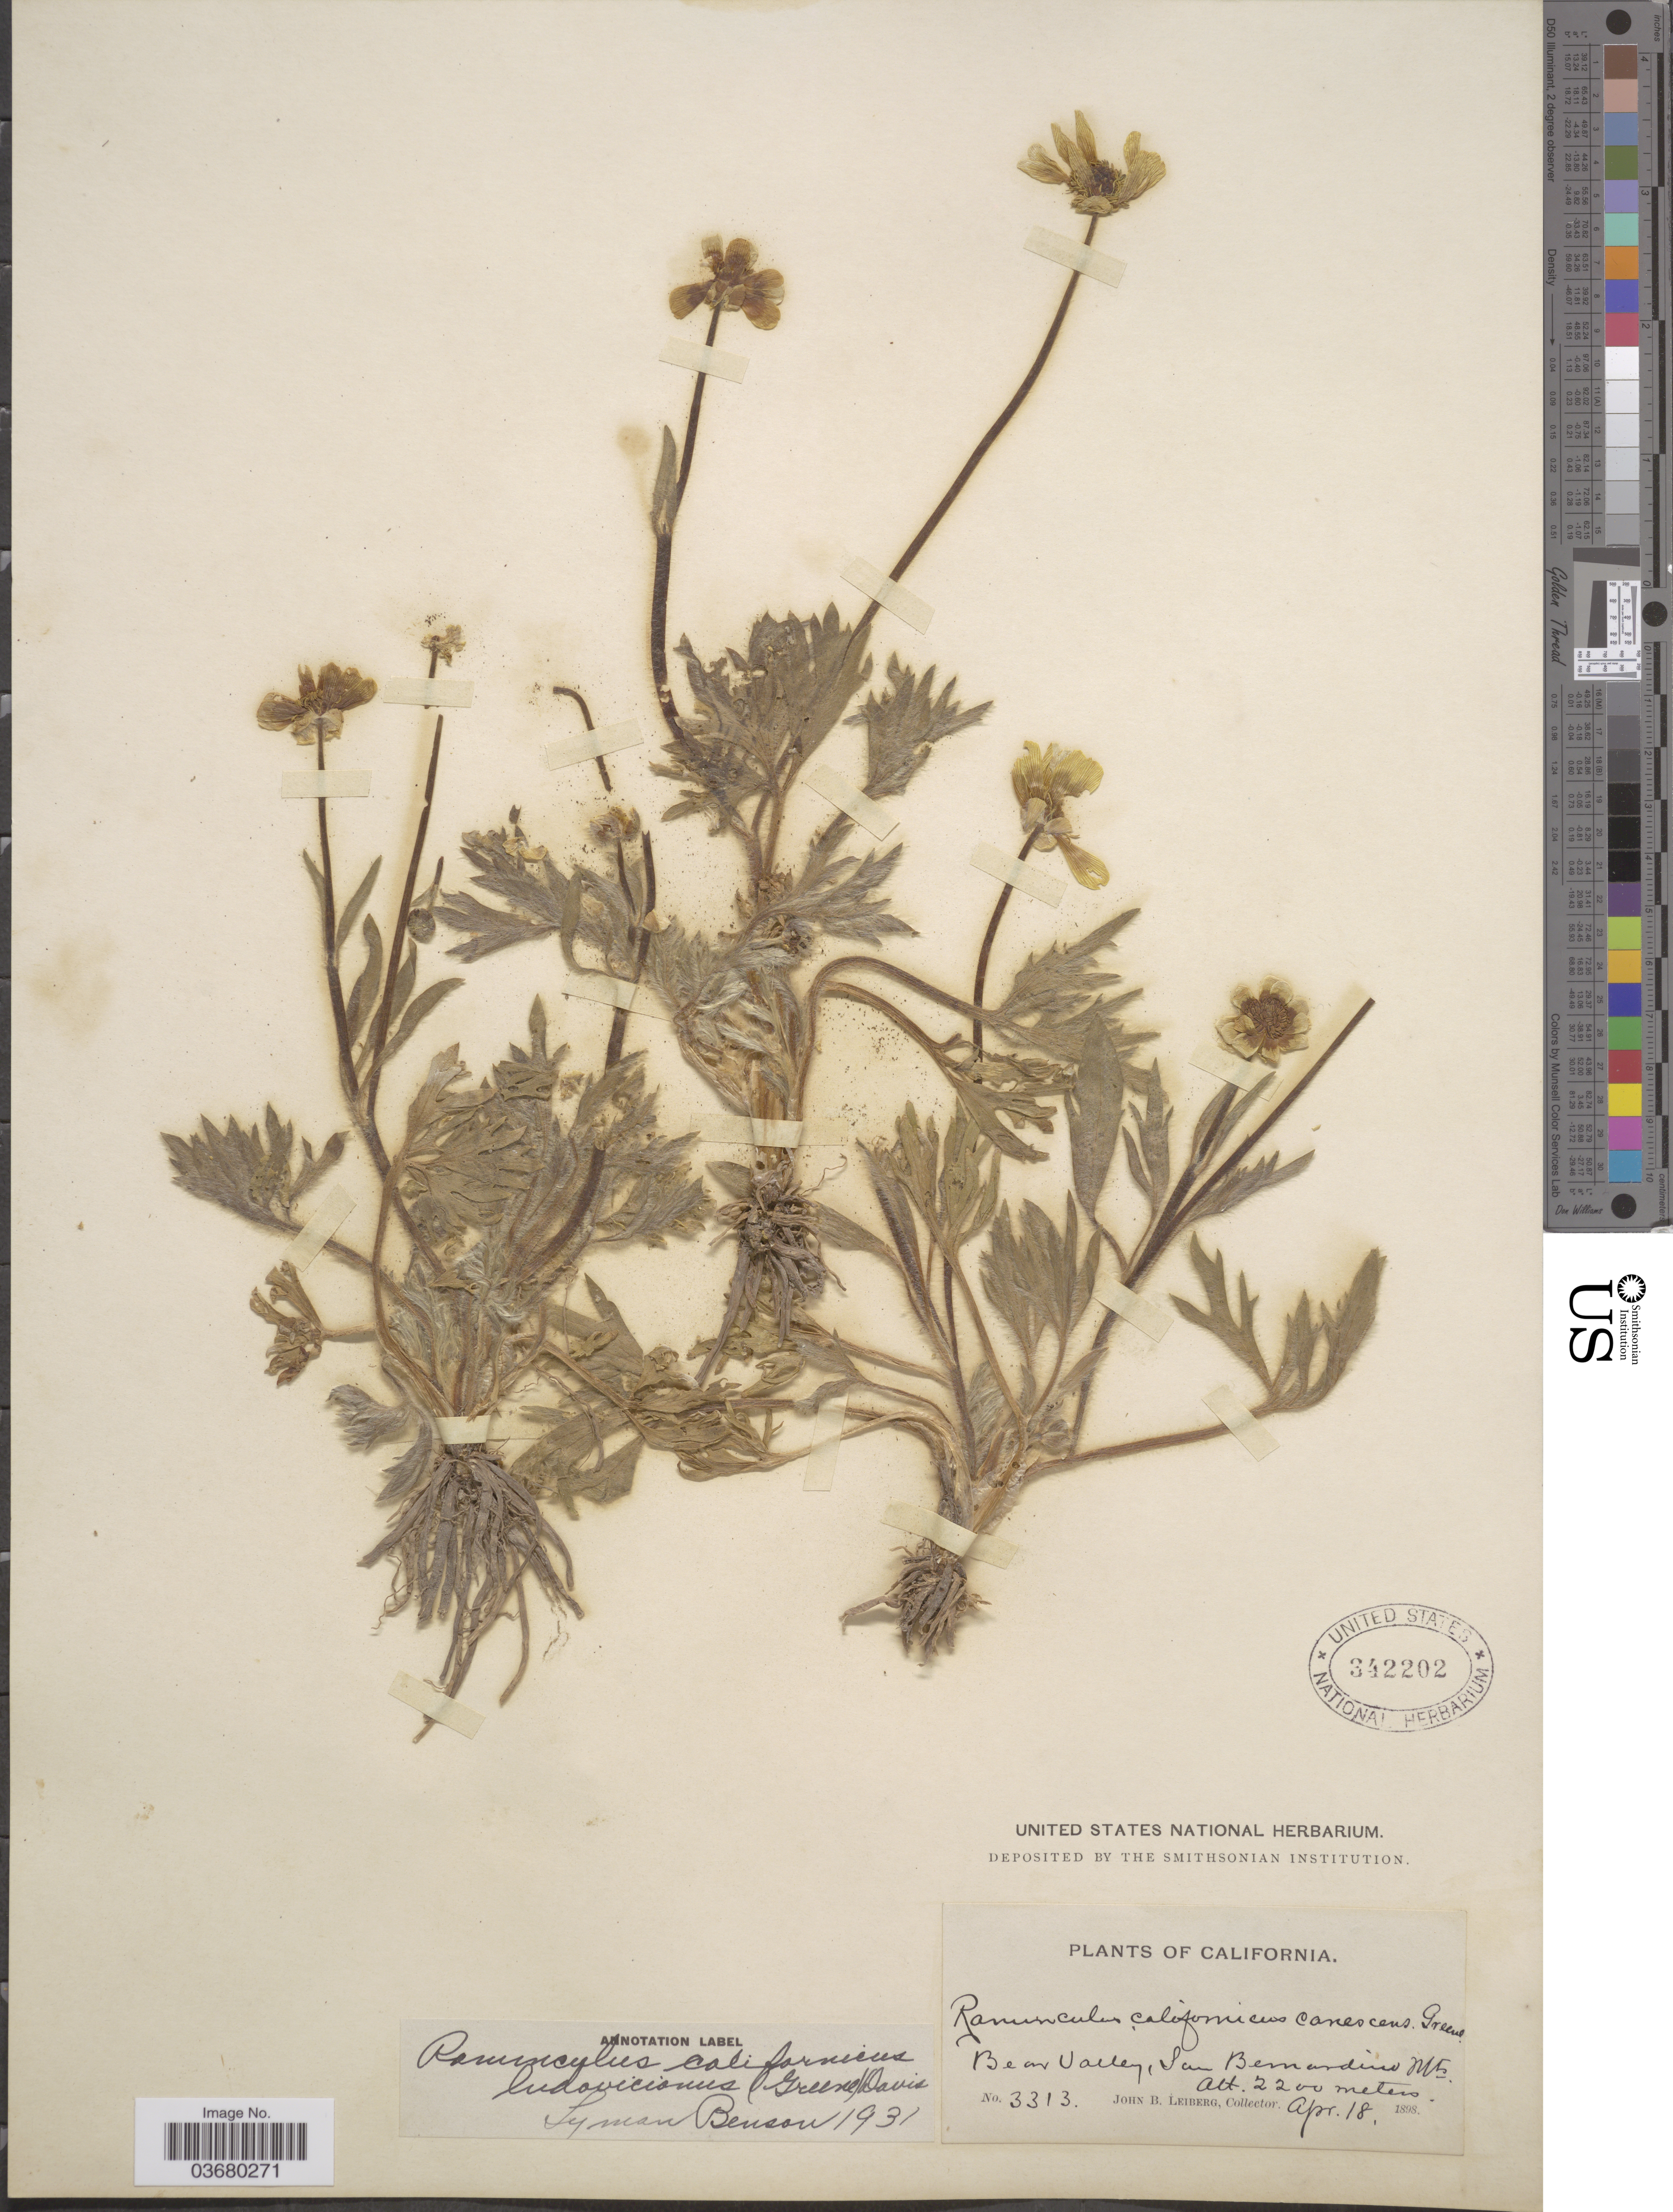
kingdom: Plantae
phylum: Tracheophyta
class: Magnoliopsida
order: Ranunculales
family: Ranunculaceae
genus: Ranunculus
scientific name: Ranunculus canus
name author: Benth.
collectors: J. B. Leiberg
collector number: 3313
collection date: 1898-04-18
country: United States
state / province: California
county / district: San Bernardino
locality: Bear Valley, San Bernardino Mts.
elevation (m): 2200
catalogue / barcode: US 342202